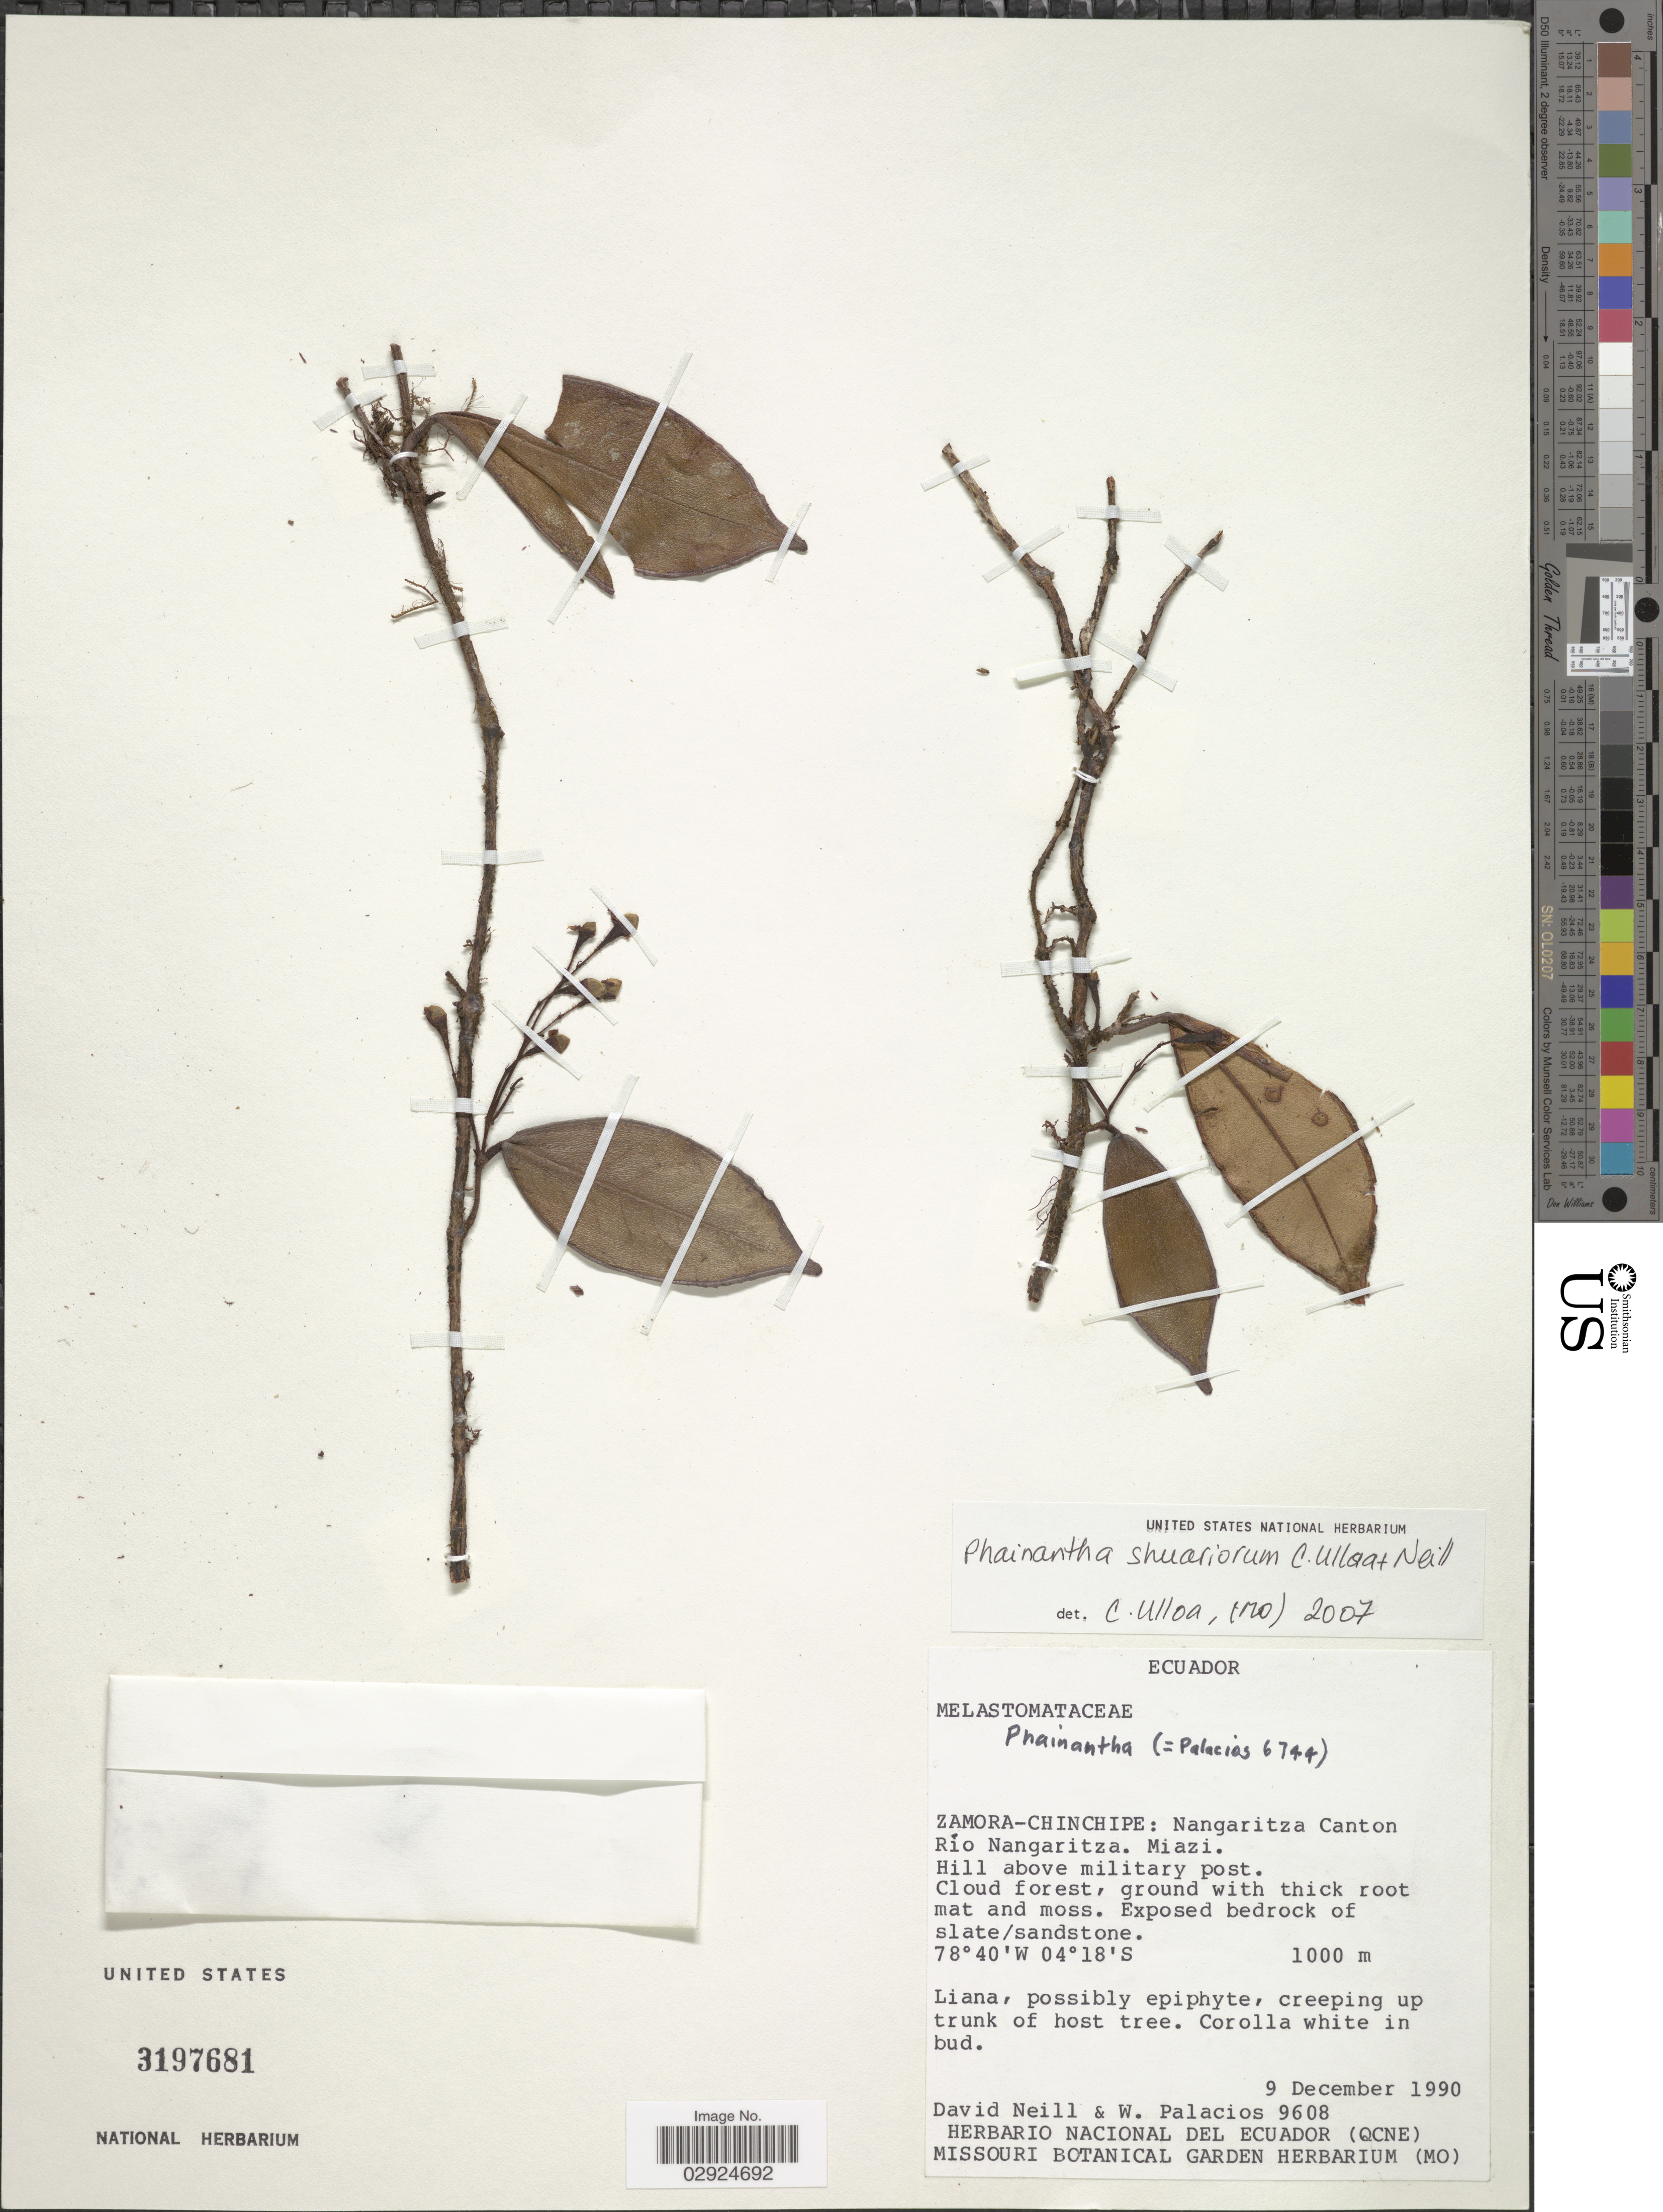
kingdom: Plantae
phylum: Tracheophyta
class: Magnoliopsida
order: Myrtales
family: Melastomataceae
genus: Phainantha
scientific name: Phainantha shuariorum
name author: C. Ulloa & D.A. Neill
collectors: D. Neill & W. Palacios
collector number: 9608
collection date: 1990-12-09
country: Ecuador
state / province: Zamora-Chinchipe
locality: Zamora-Chinchipe: Nangaritza Canton. Río Nangaritza. Miazi.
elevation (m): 1000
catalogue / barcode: US 3197681